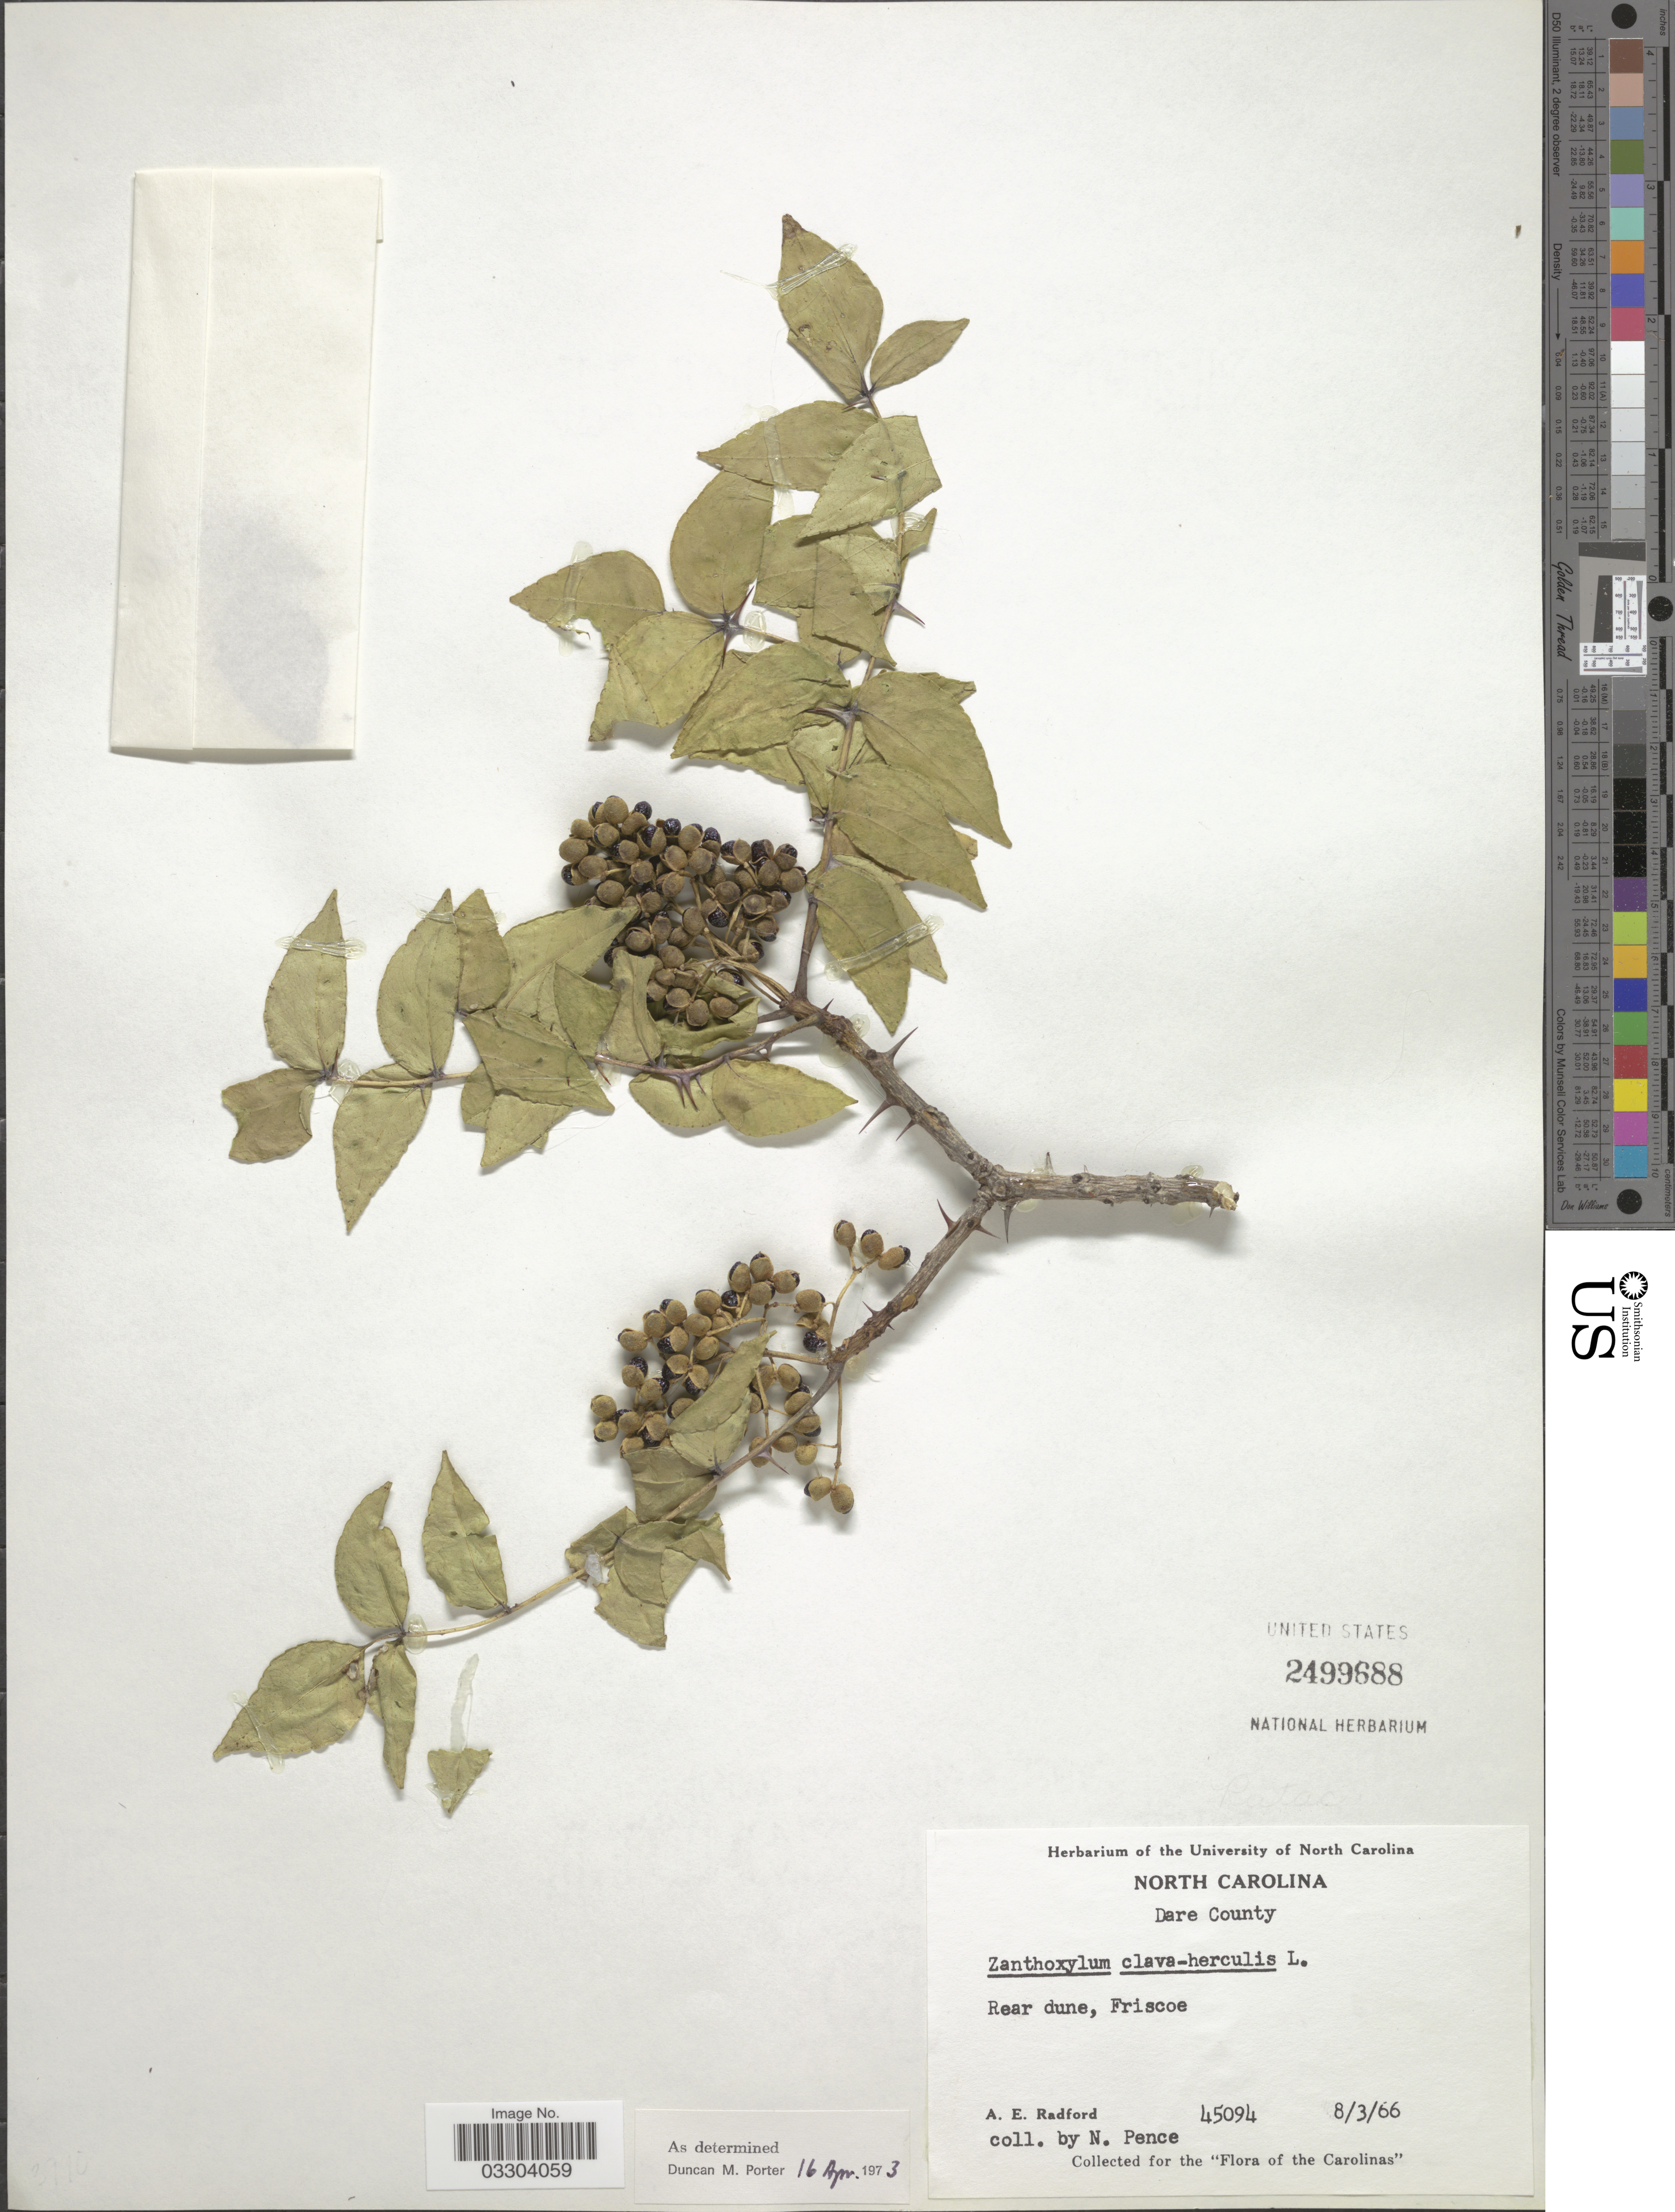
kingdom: Plantae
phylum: Tracheophyta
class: Magnoliopsida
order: Sapindales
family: Rutaceae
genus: Zanthoxylum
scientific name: Zanthoxylum clava-herculis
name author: L.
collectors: N. Pence & A. E. Radford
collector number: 45094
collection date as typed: Transcribed d/m/y: 3/8/66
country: United States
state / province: North Carolina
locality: Dare County. Rear dune, Friscoe.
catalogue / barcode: US 2499688